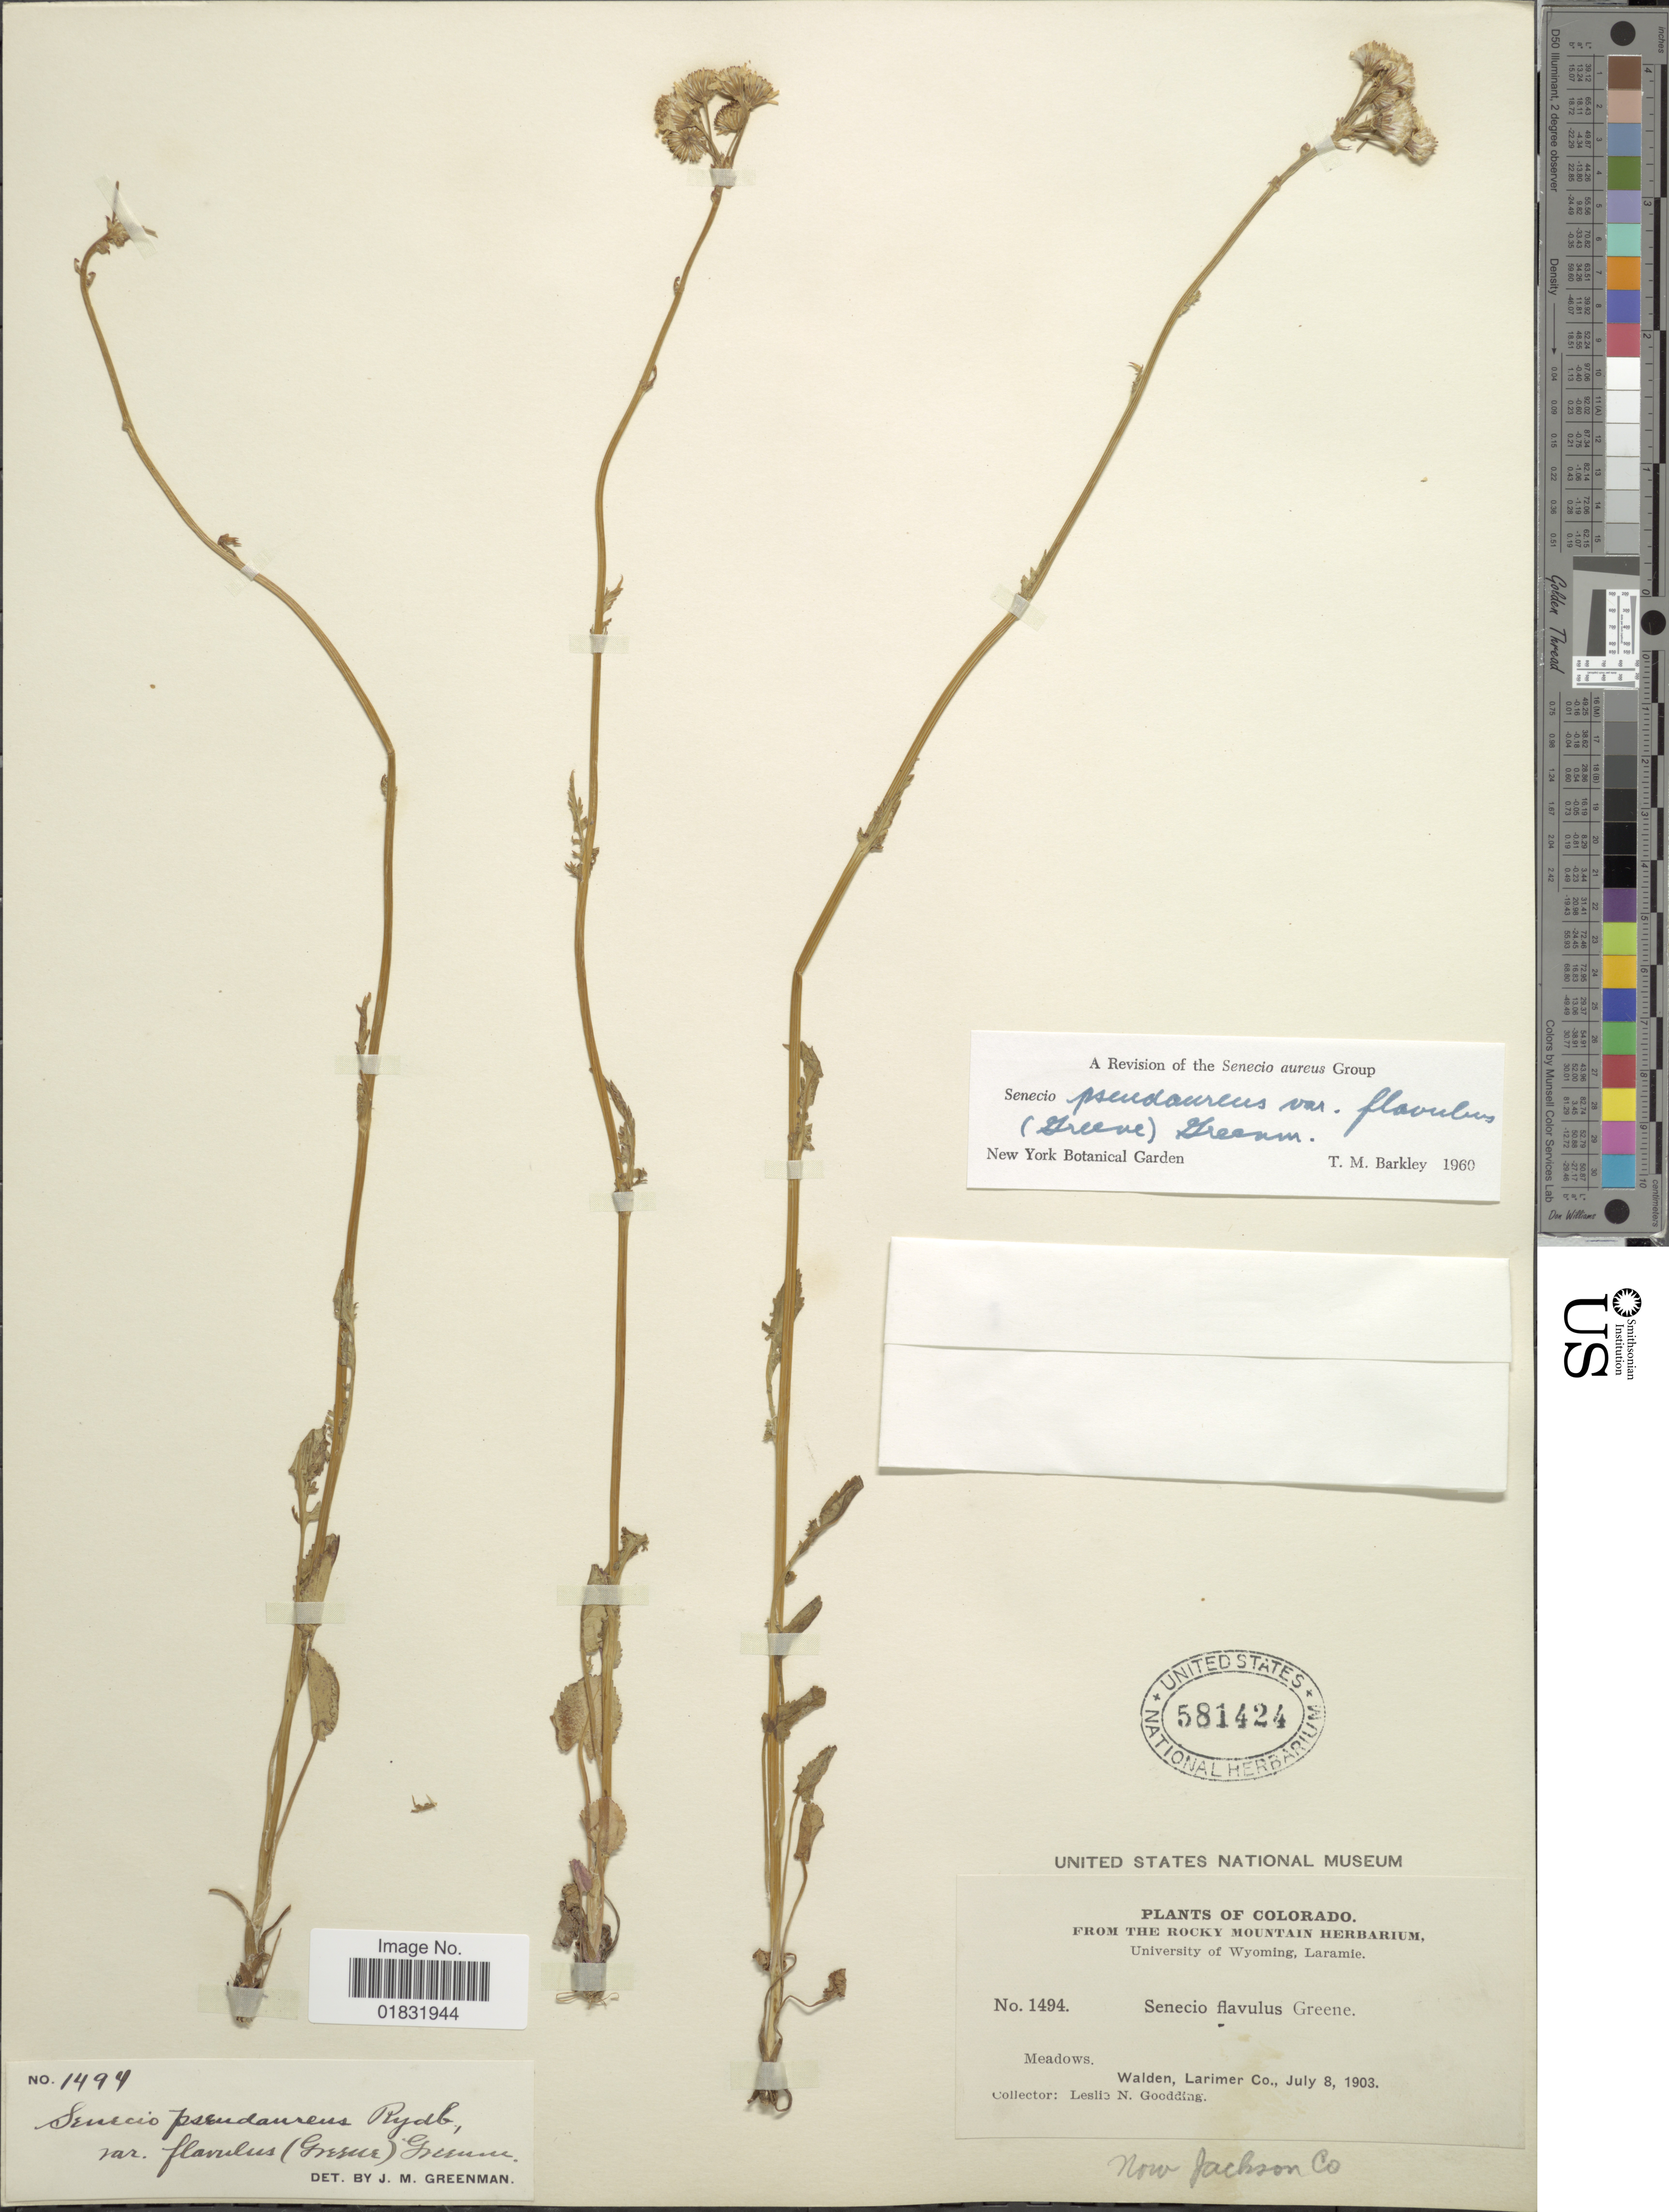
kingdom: Plantae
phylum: Tracheophyta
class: Magnoliopsida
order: Asterales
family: Asteraceae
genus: Packera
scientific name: Packera pseudaurea var. flavula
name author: (Greene) Trock & T.M. Barkley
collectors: L. N. Goodding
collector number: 1494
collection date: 1903-07-08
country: United States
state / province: Colorado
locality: Meadows, Walden, Larimer Co, Now Jackson Co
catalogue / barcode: US 581424